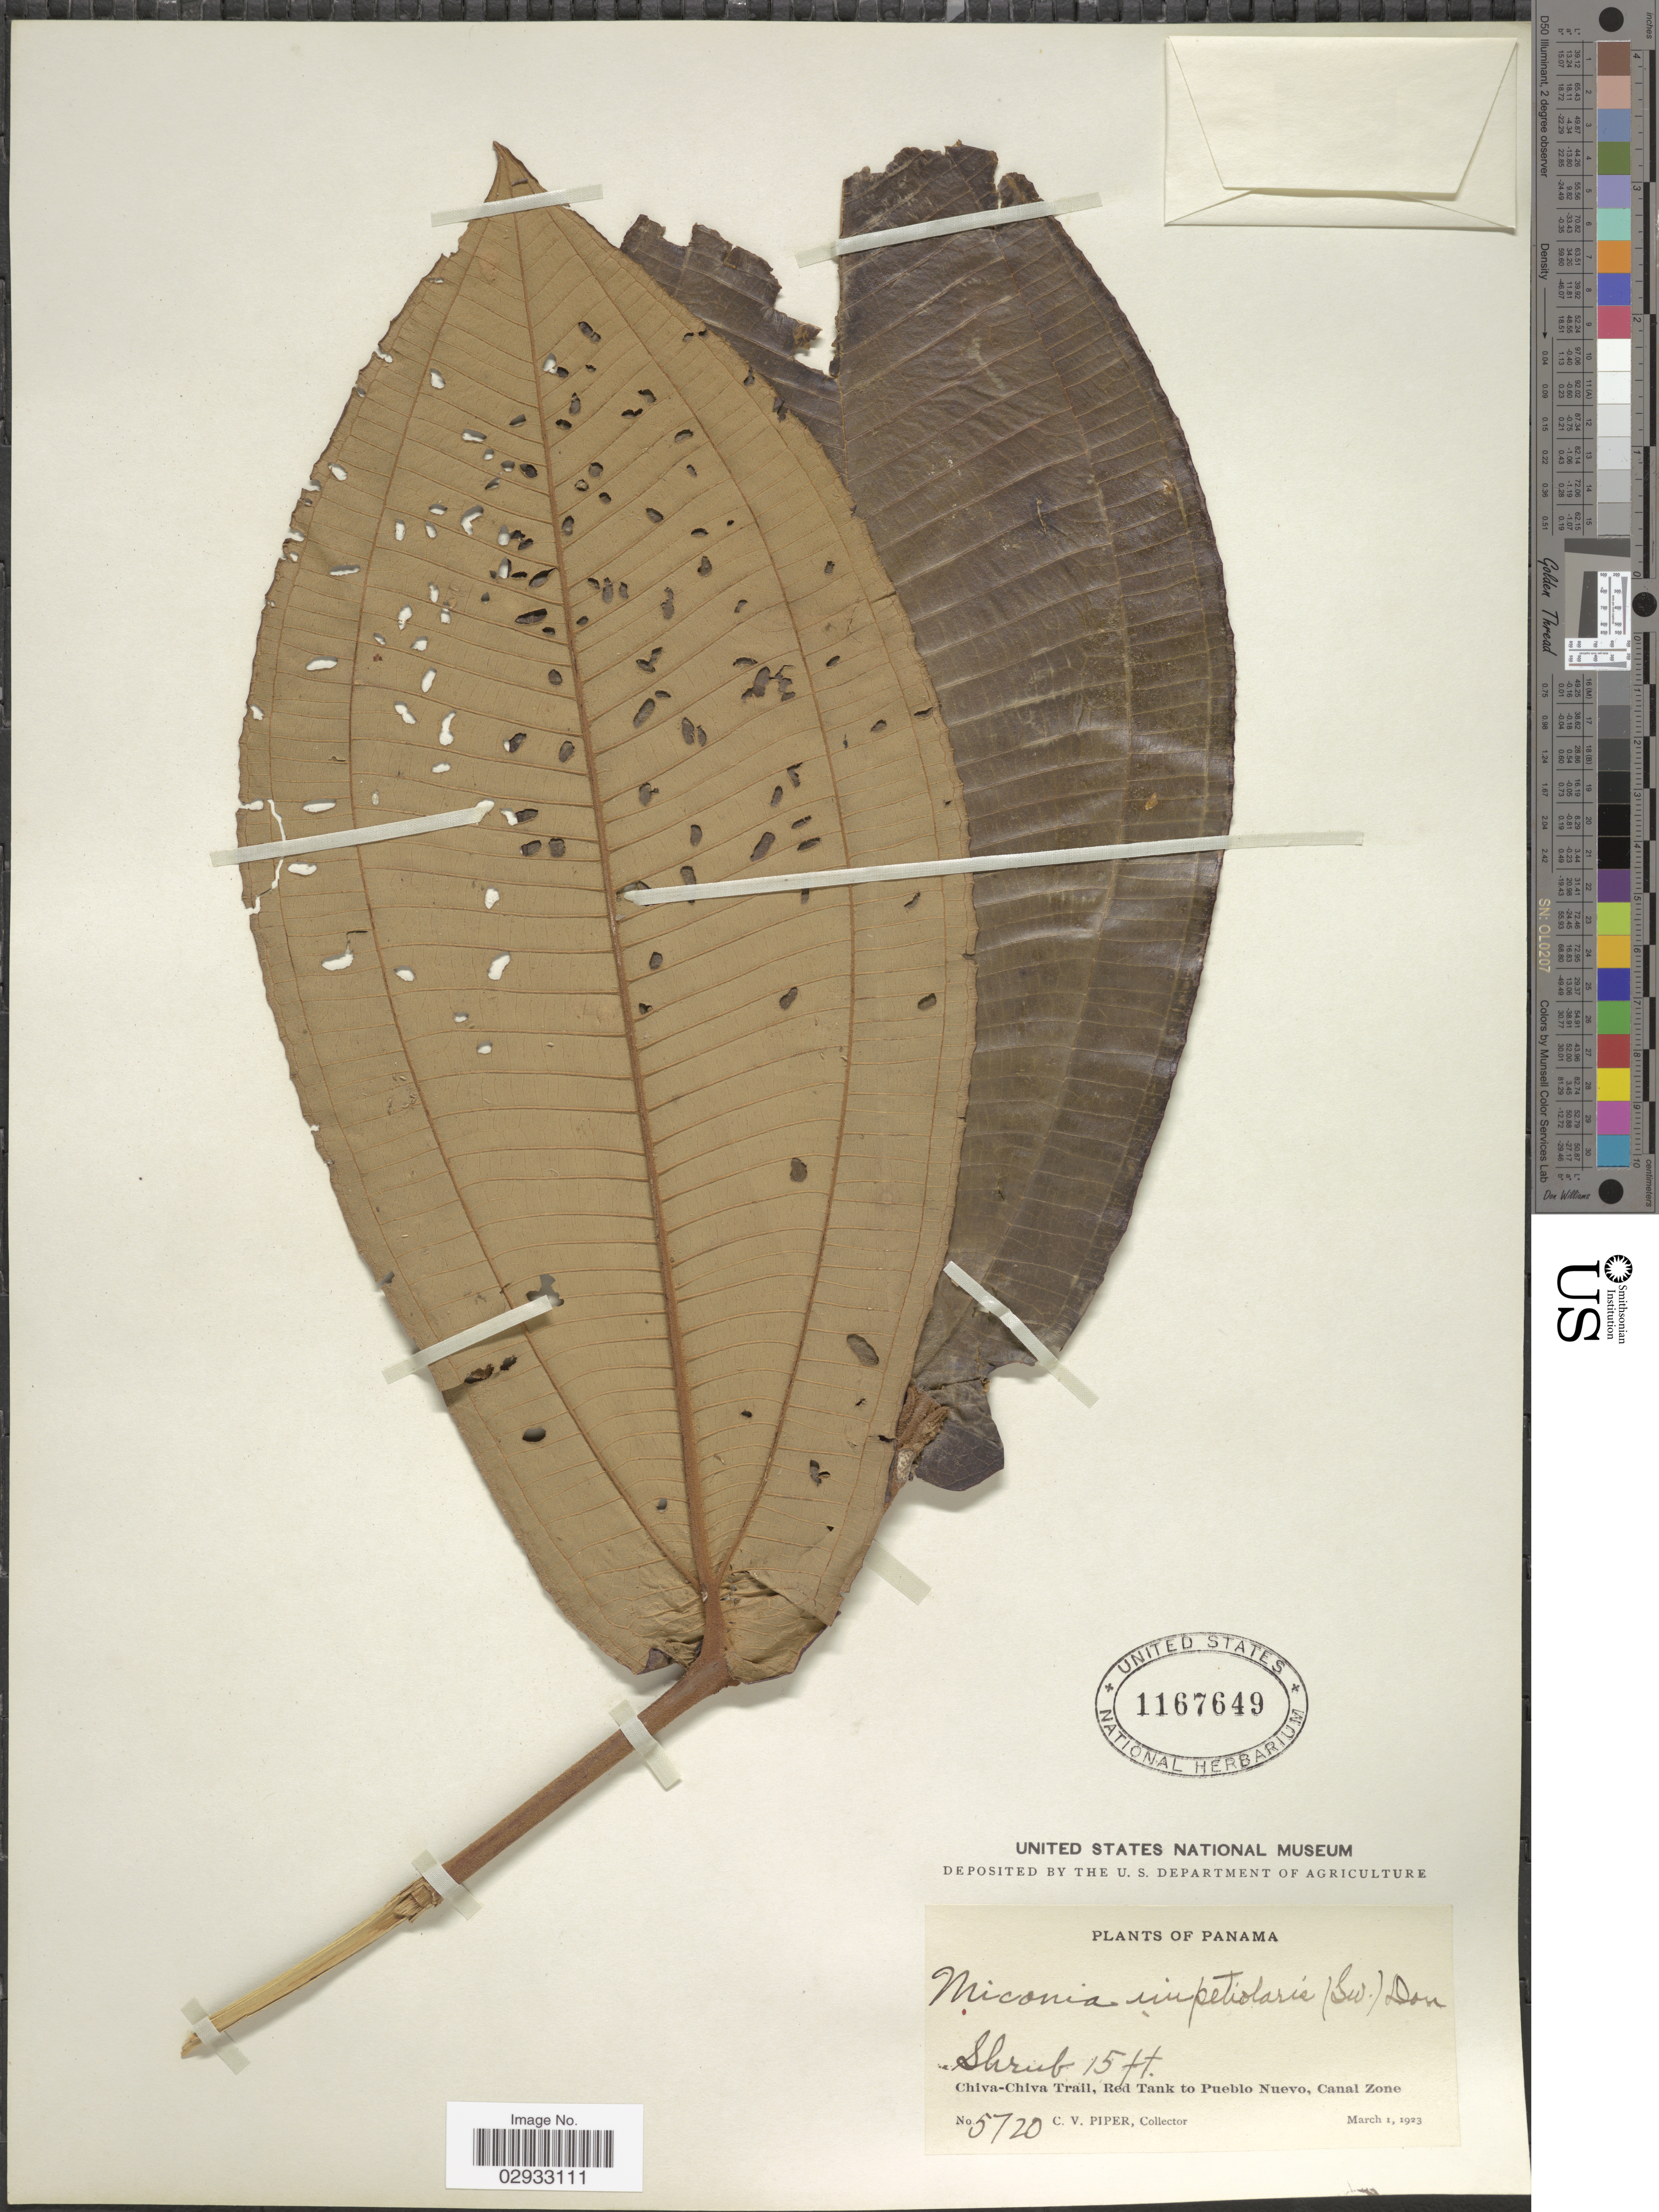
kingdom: Plantae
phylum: Tracheophyta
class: Magnoliopsida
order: Myrtales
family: Melastomataceae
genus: Miconia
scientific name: Miconia impetiolaris var. pandurifolia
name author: Naudin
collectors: C. V. Piper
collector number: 5720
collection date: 1923-03-01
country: Panama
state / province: Panamá / Panamá Oeste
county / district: Canal Zone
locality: Chiva-Chiva Trail, Red Tank to Pueblo Nuevo.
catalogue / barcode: US 1167649